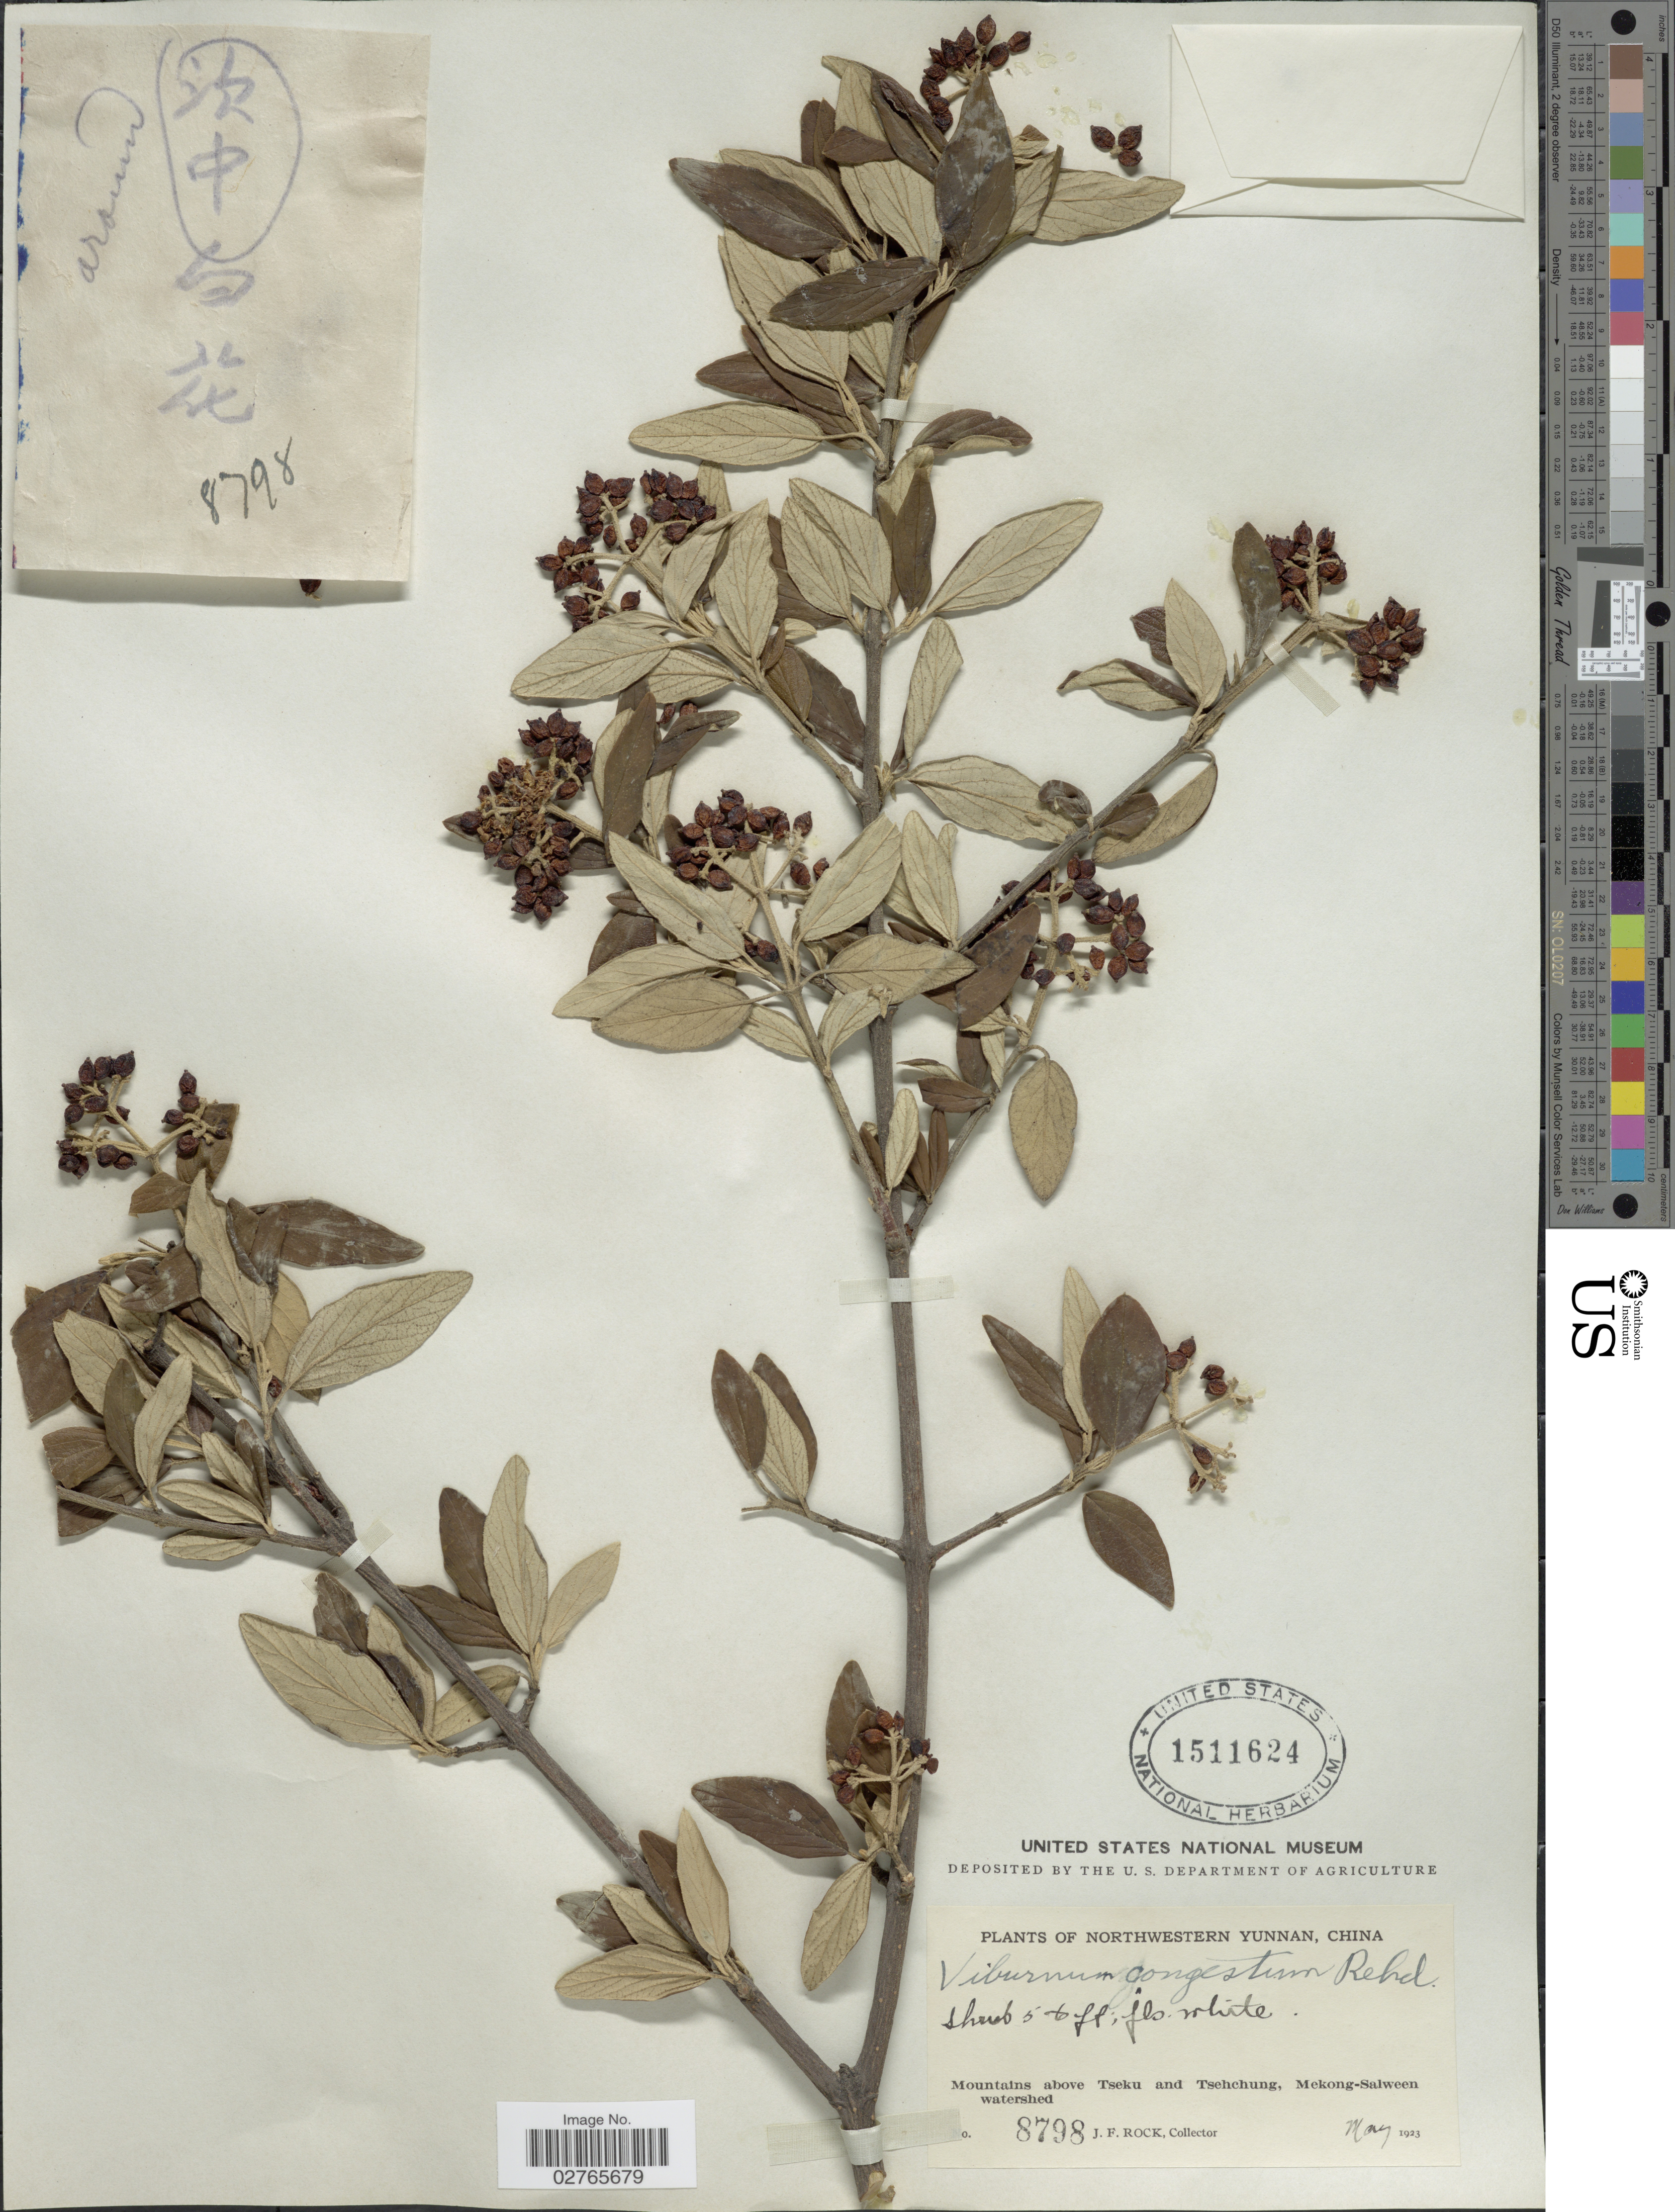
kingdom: Plantae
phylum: Tracheophyta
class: Magnoliopsida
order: Dipsacales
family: Viburnaceae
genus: Viburnum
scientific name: Viburnum congestum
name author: Rehder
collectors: J. Rock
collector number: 8798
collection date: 1923-05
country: China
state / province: Yunnan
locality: Northwestern Yunnan. Mountains above Tseku and Tsehchung, Mekong-Salween watershed.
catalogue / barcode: US 1511624